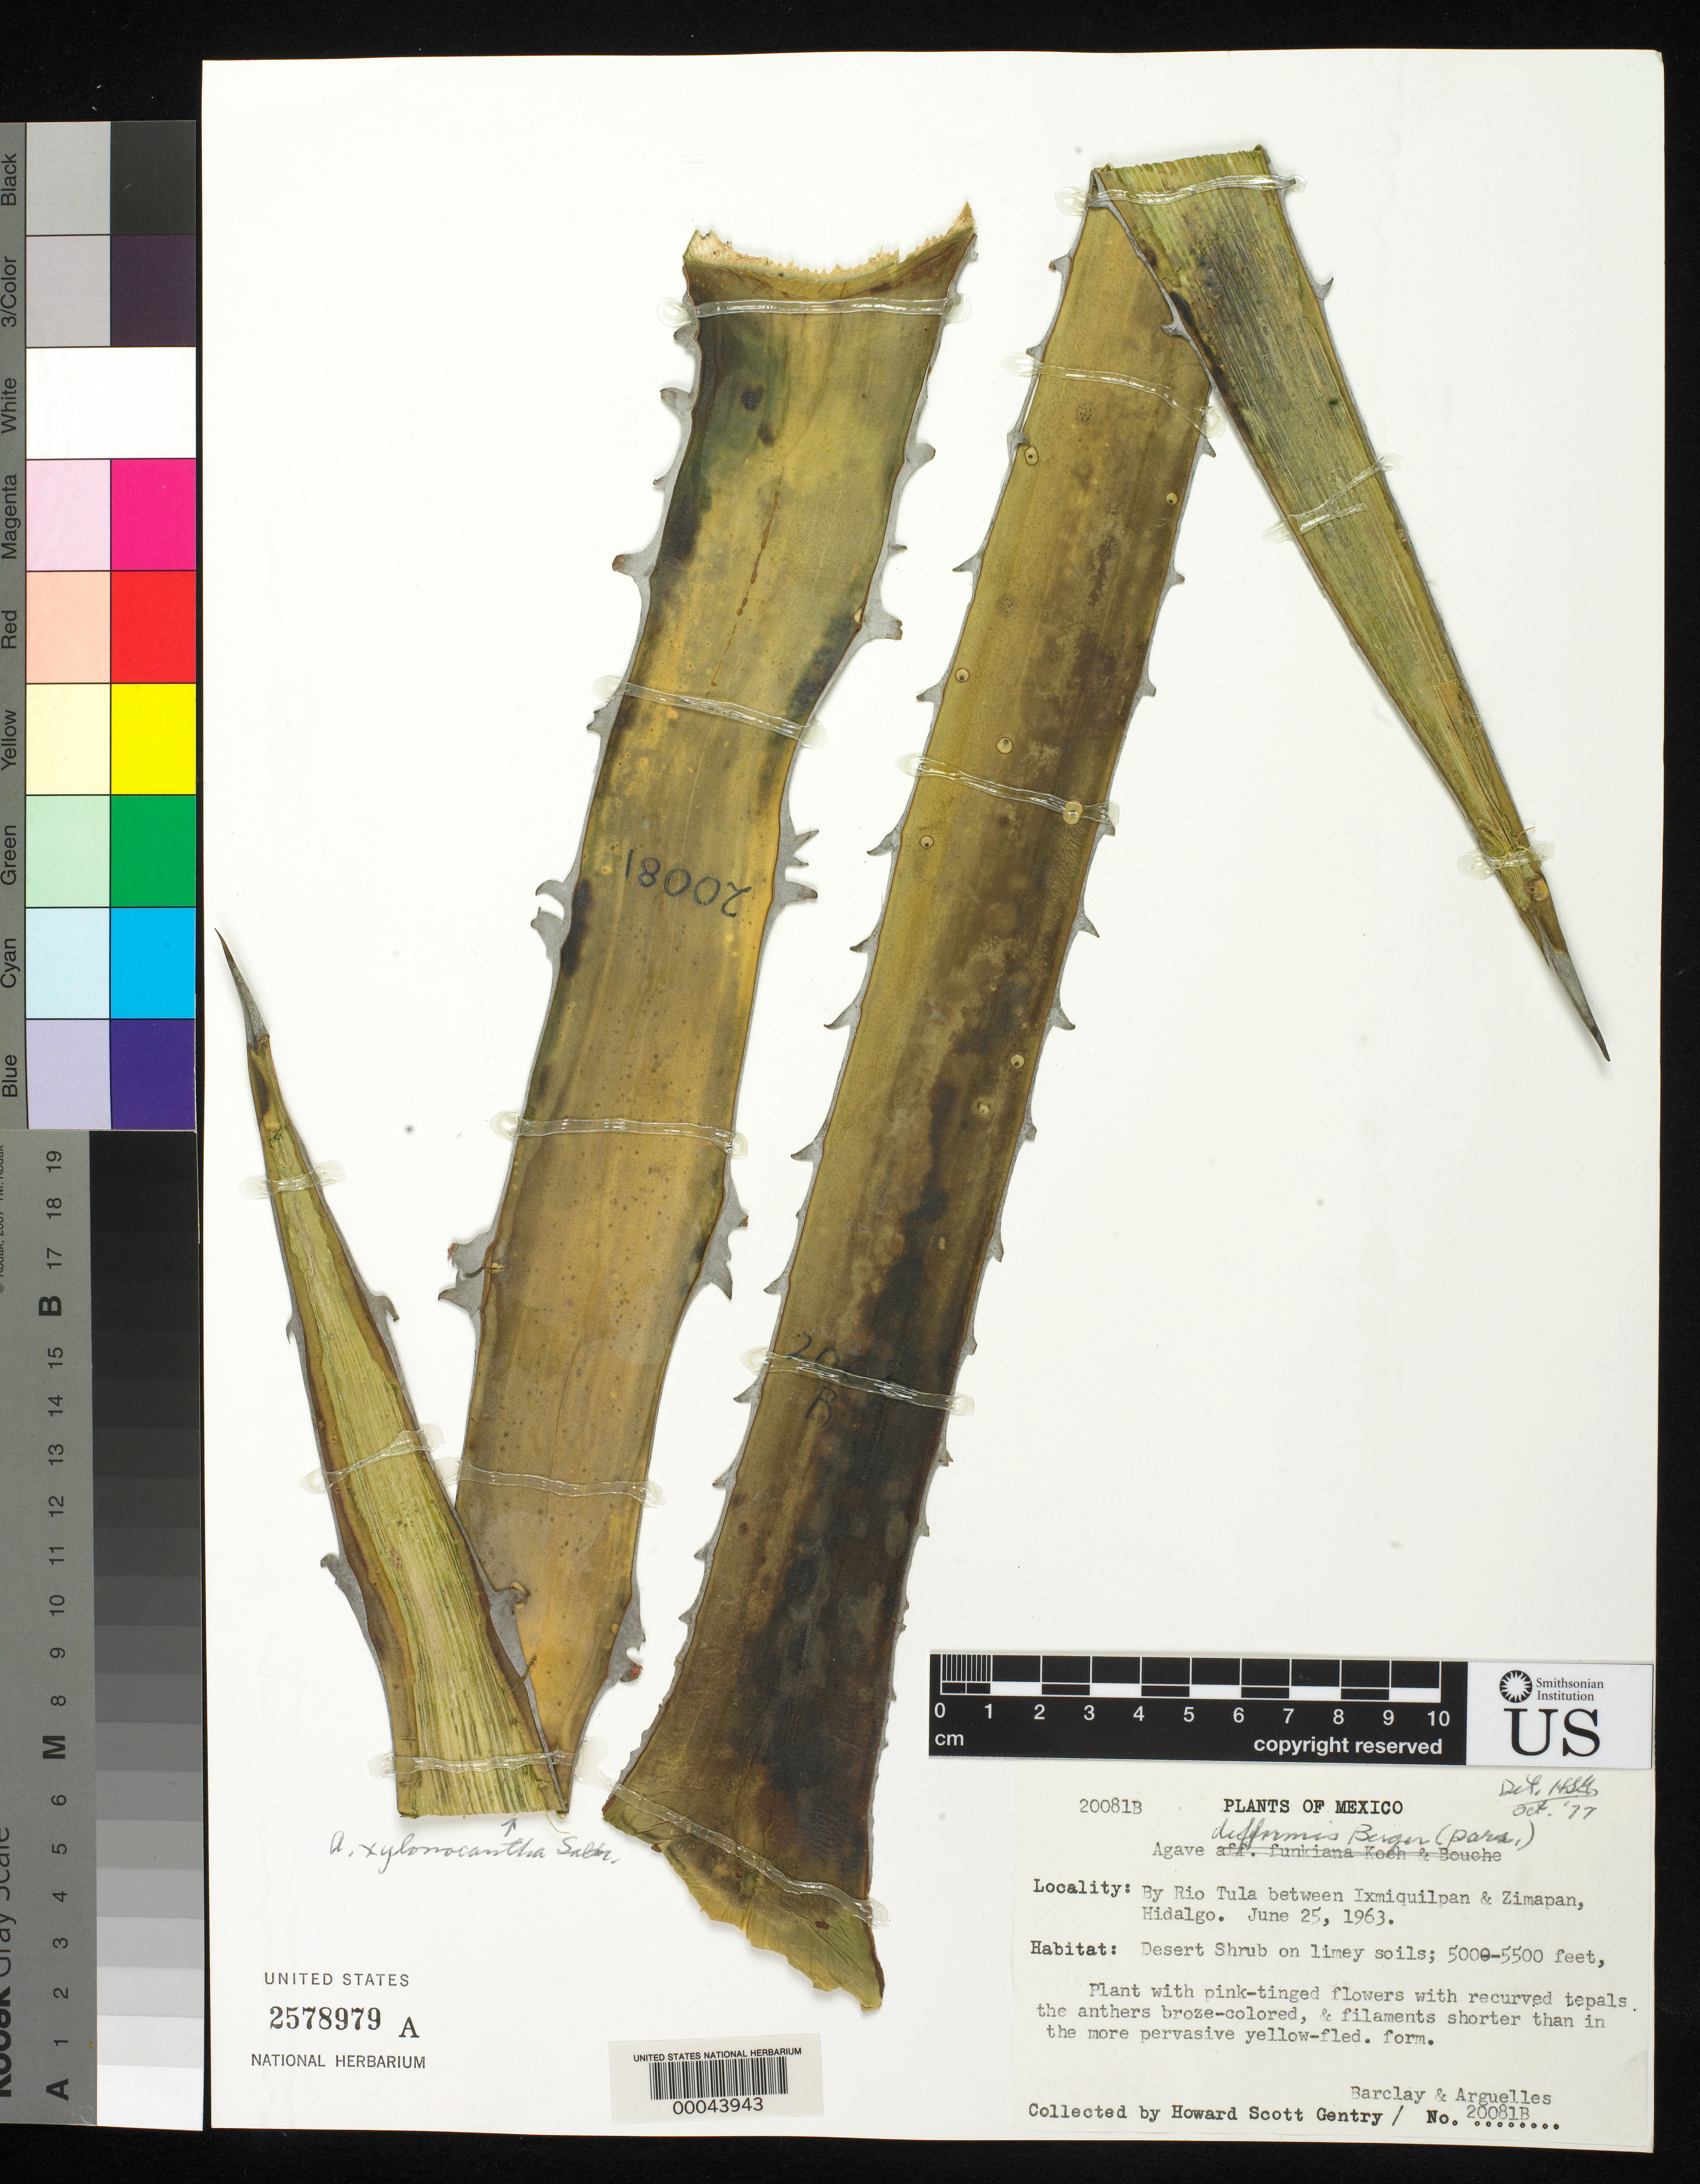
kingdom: Plantae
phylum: Tracheophyta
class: Liliopsida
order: Asparagales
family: Asparagaceae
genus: Agave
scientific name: Agave difformis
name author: A. Berger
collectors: H. S. Gentry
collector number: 20081b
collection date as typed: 25 Jun 1963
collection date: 1963-06-25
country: Mexico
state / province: Hidalgo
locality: By Rio Tula between Ixmiquilpan and Zimapán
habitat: Desert shrub on limey soils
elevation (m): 1524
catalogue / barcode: US 2578979A